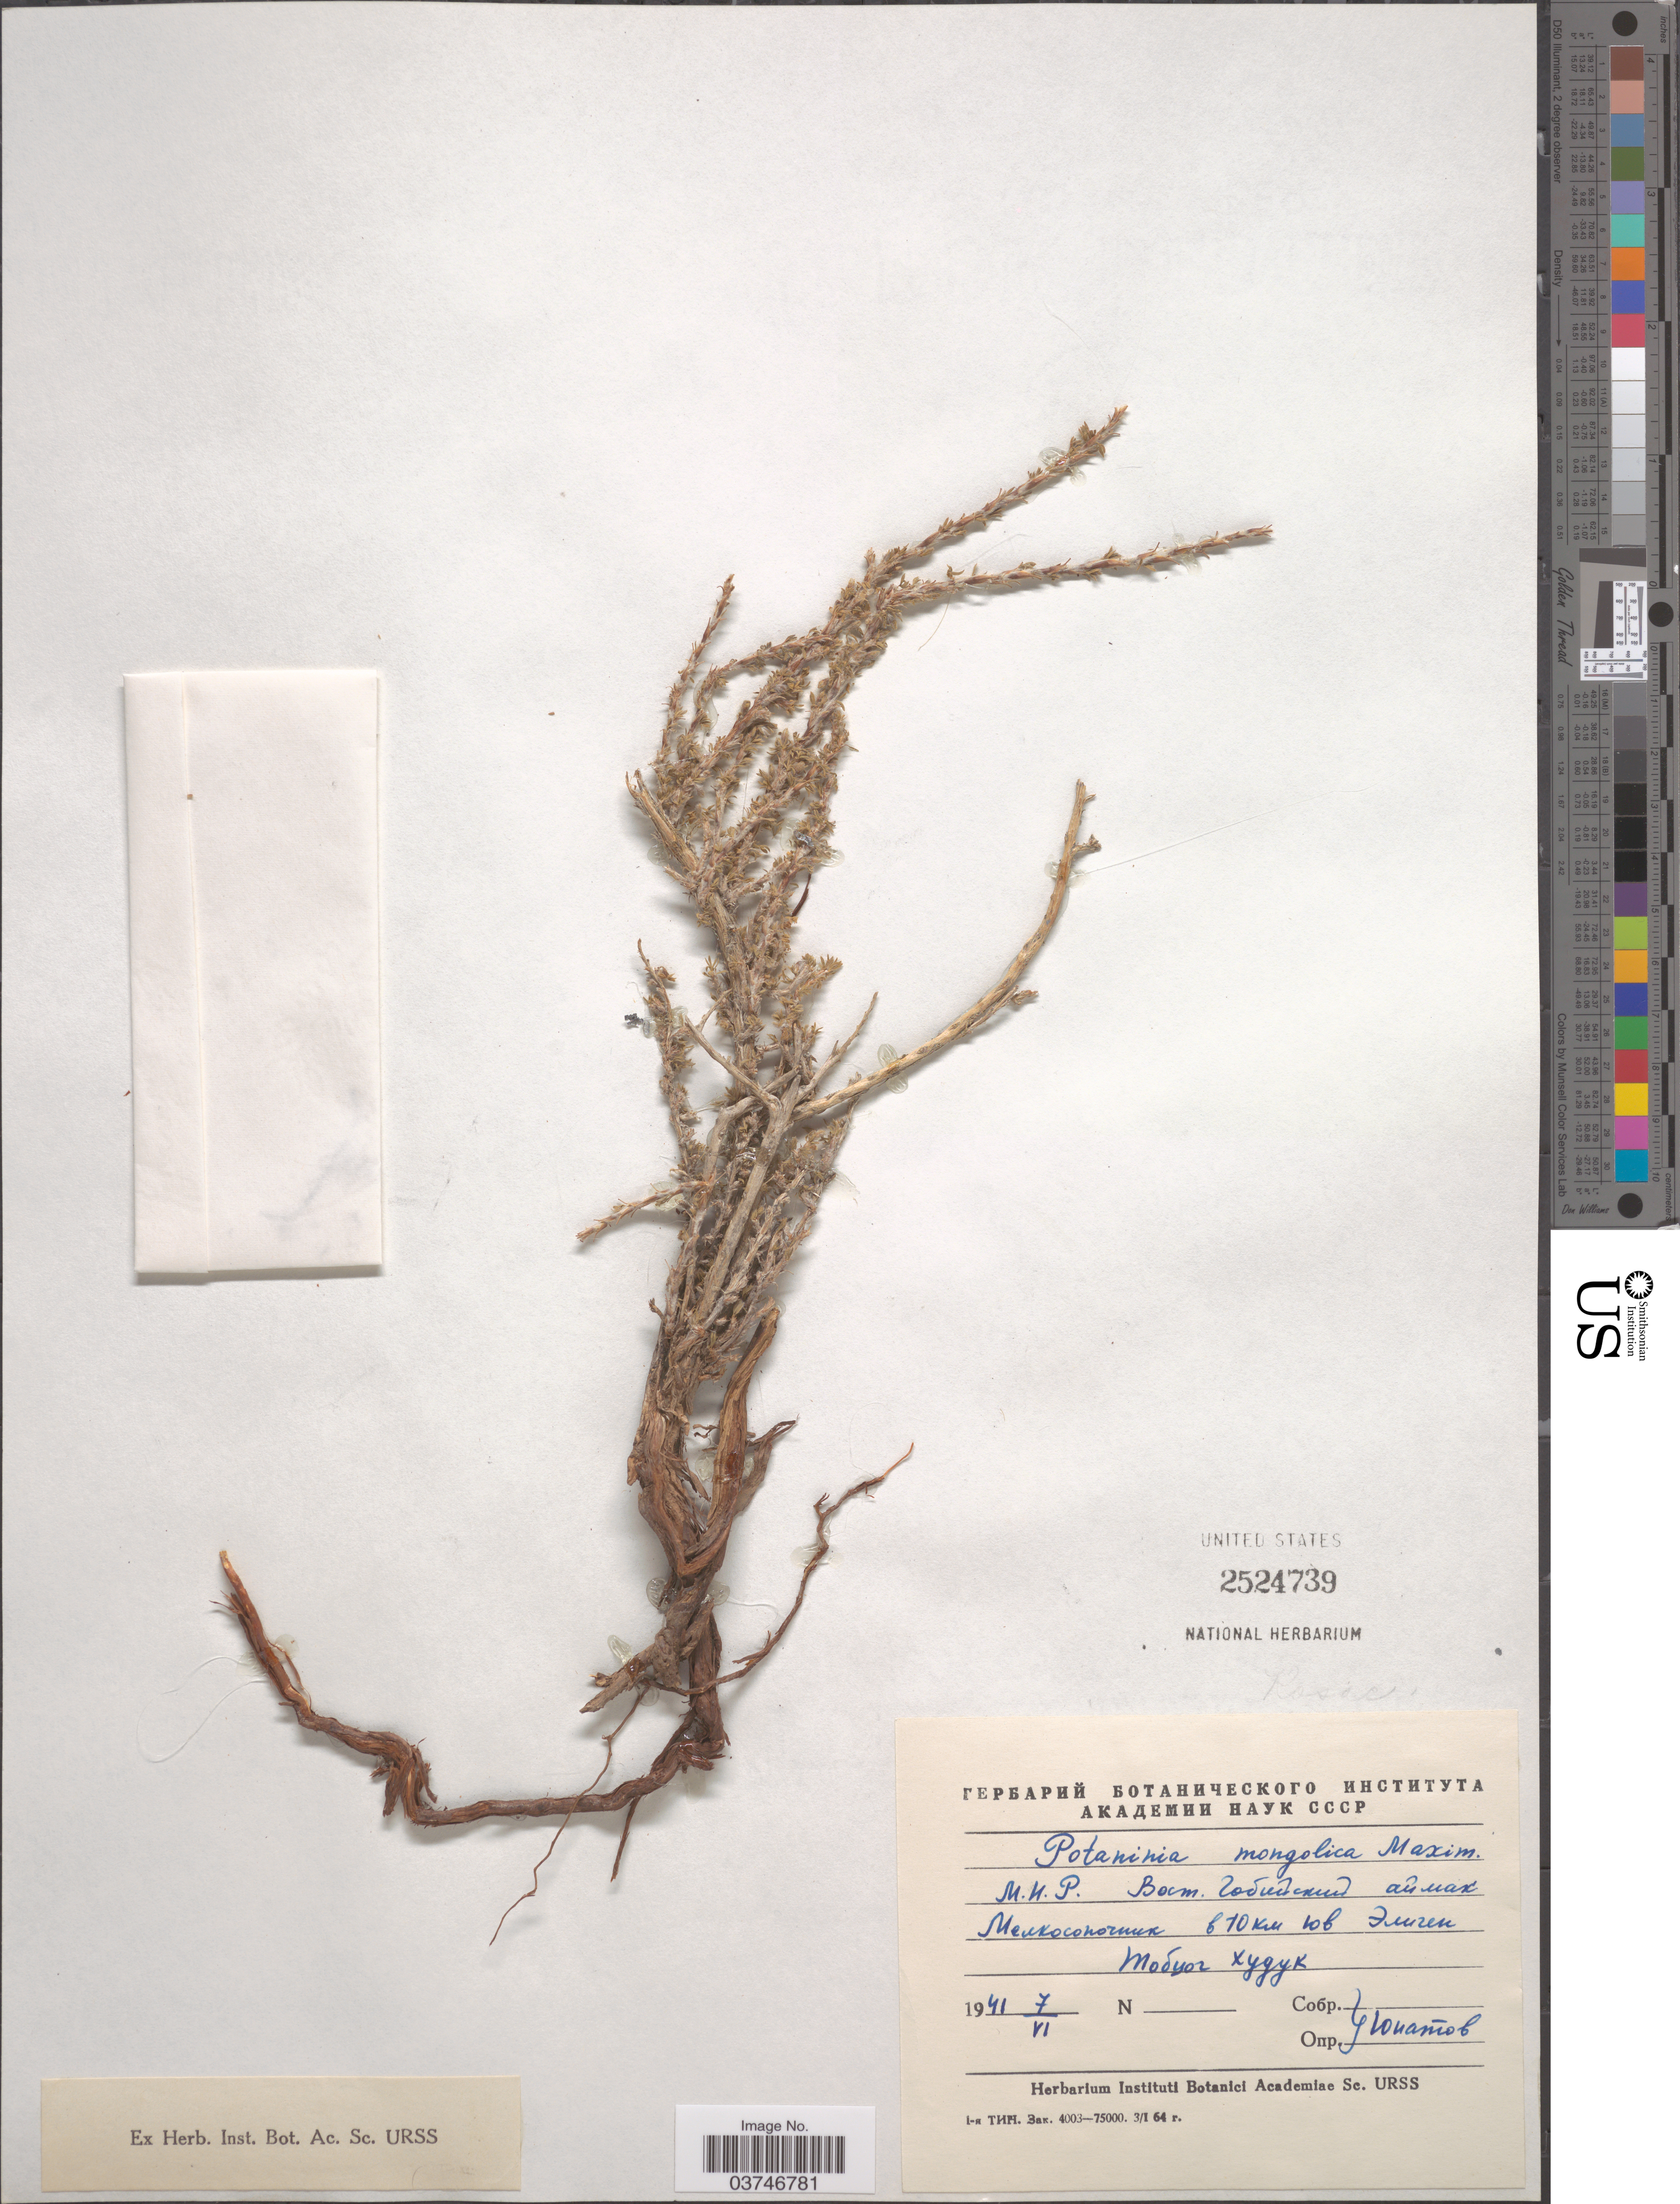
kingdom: Plantae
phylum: Tracheophyta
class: Magnoliopsida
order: Rosales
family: Rosaceae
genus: Potaninia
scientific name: Potaninia mongolica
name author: Maxim.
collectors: X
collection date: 1941-06-07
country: Mongolia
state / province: Dornogov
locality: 10 km SE of Eligen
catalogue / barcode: US 2524739